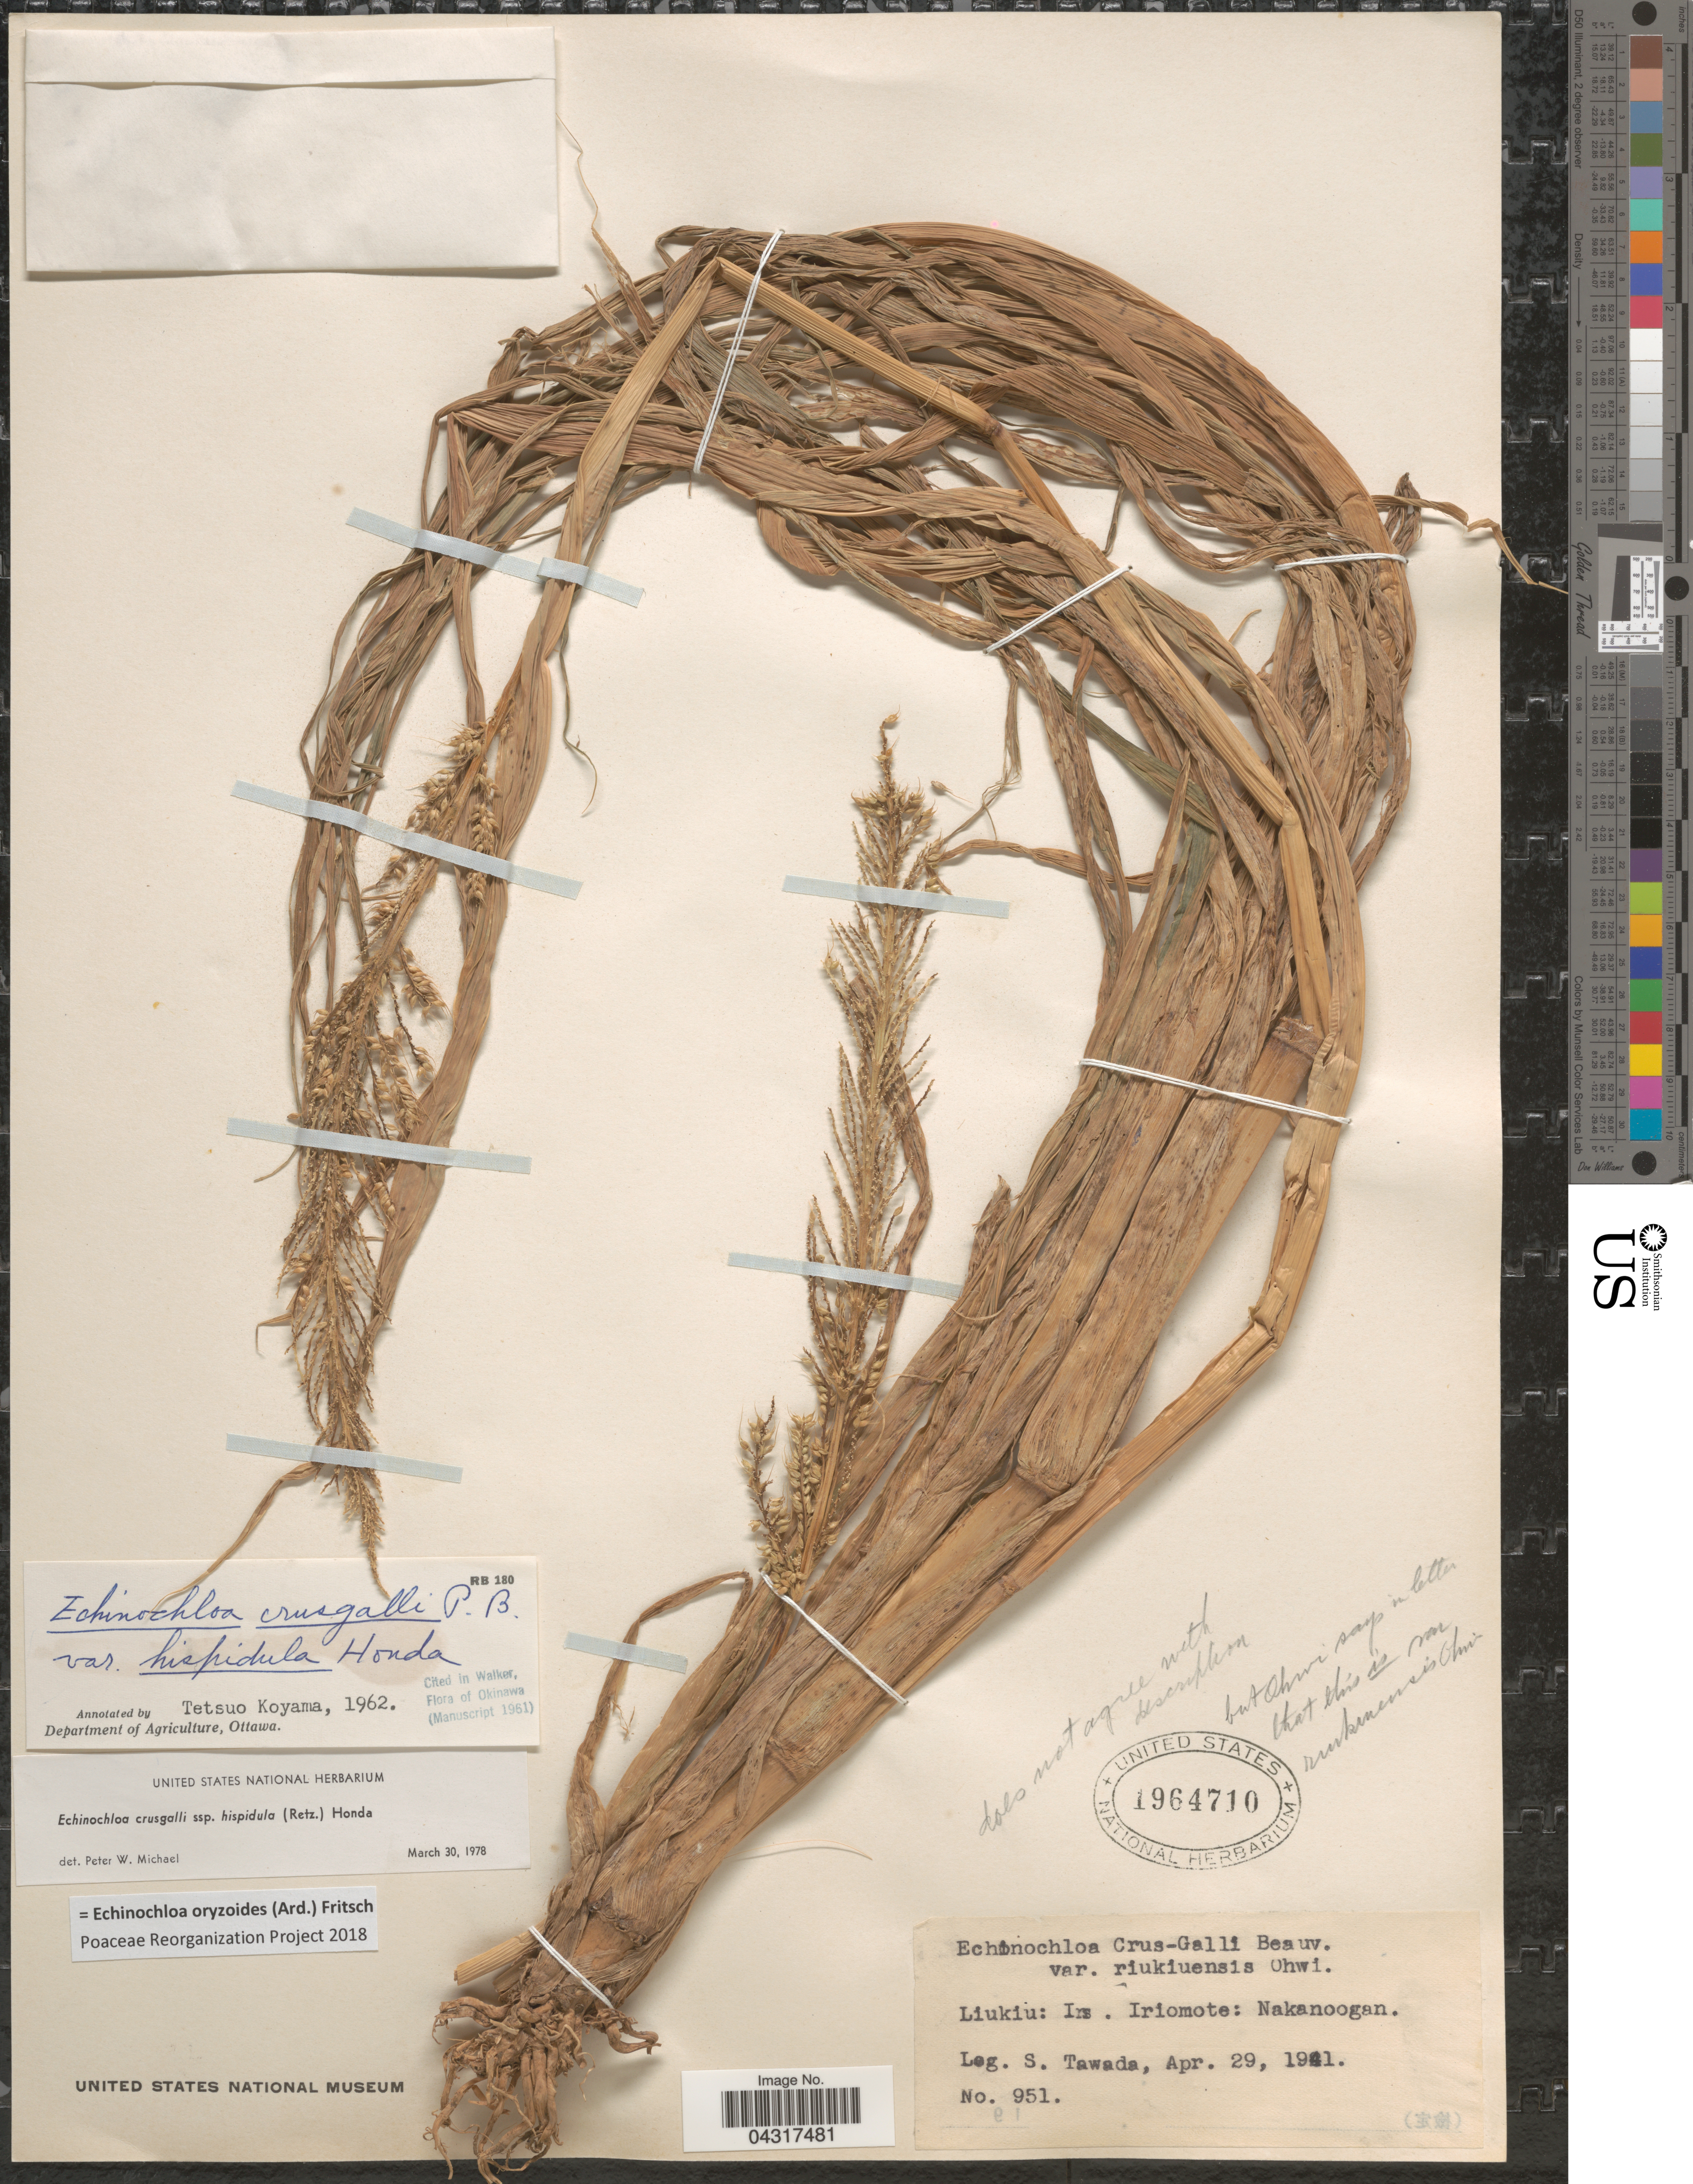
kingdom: Plantae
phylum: Tracheophyta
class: Liliopsida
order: Poales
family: Poaceae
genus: Echinochloa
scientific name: Echinochloa oryzoides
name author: (Ard.) Fritsch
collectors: S. Tawada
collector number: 951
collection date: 1941-04-29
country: Japan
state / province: Okinawa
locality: Liukiu: Ins. Iriomote: Nakanoogan.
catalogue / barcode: US 1964710